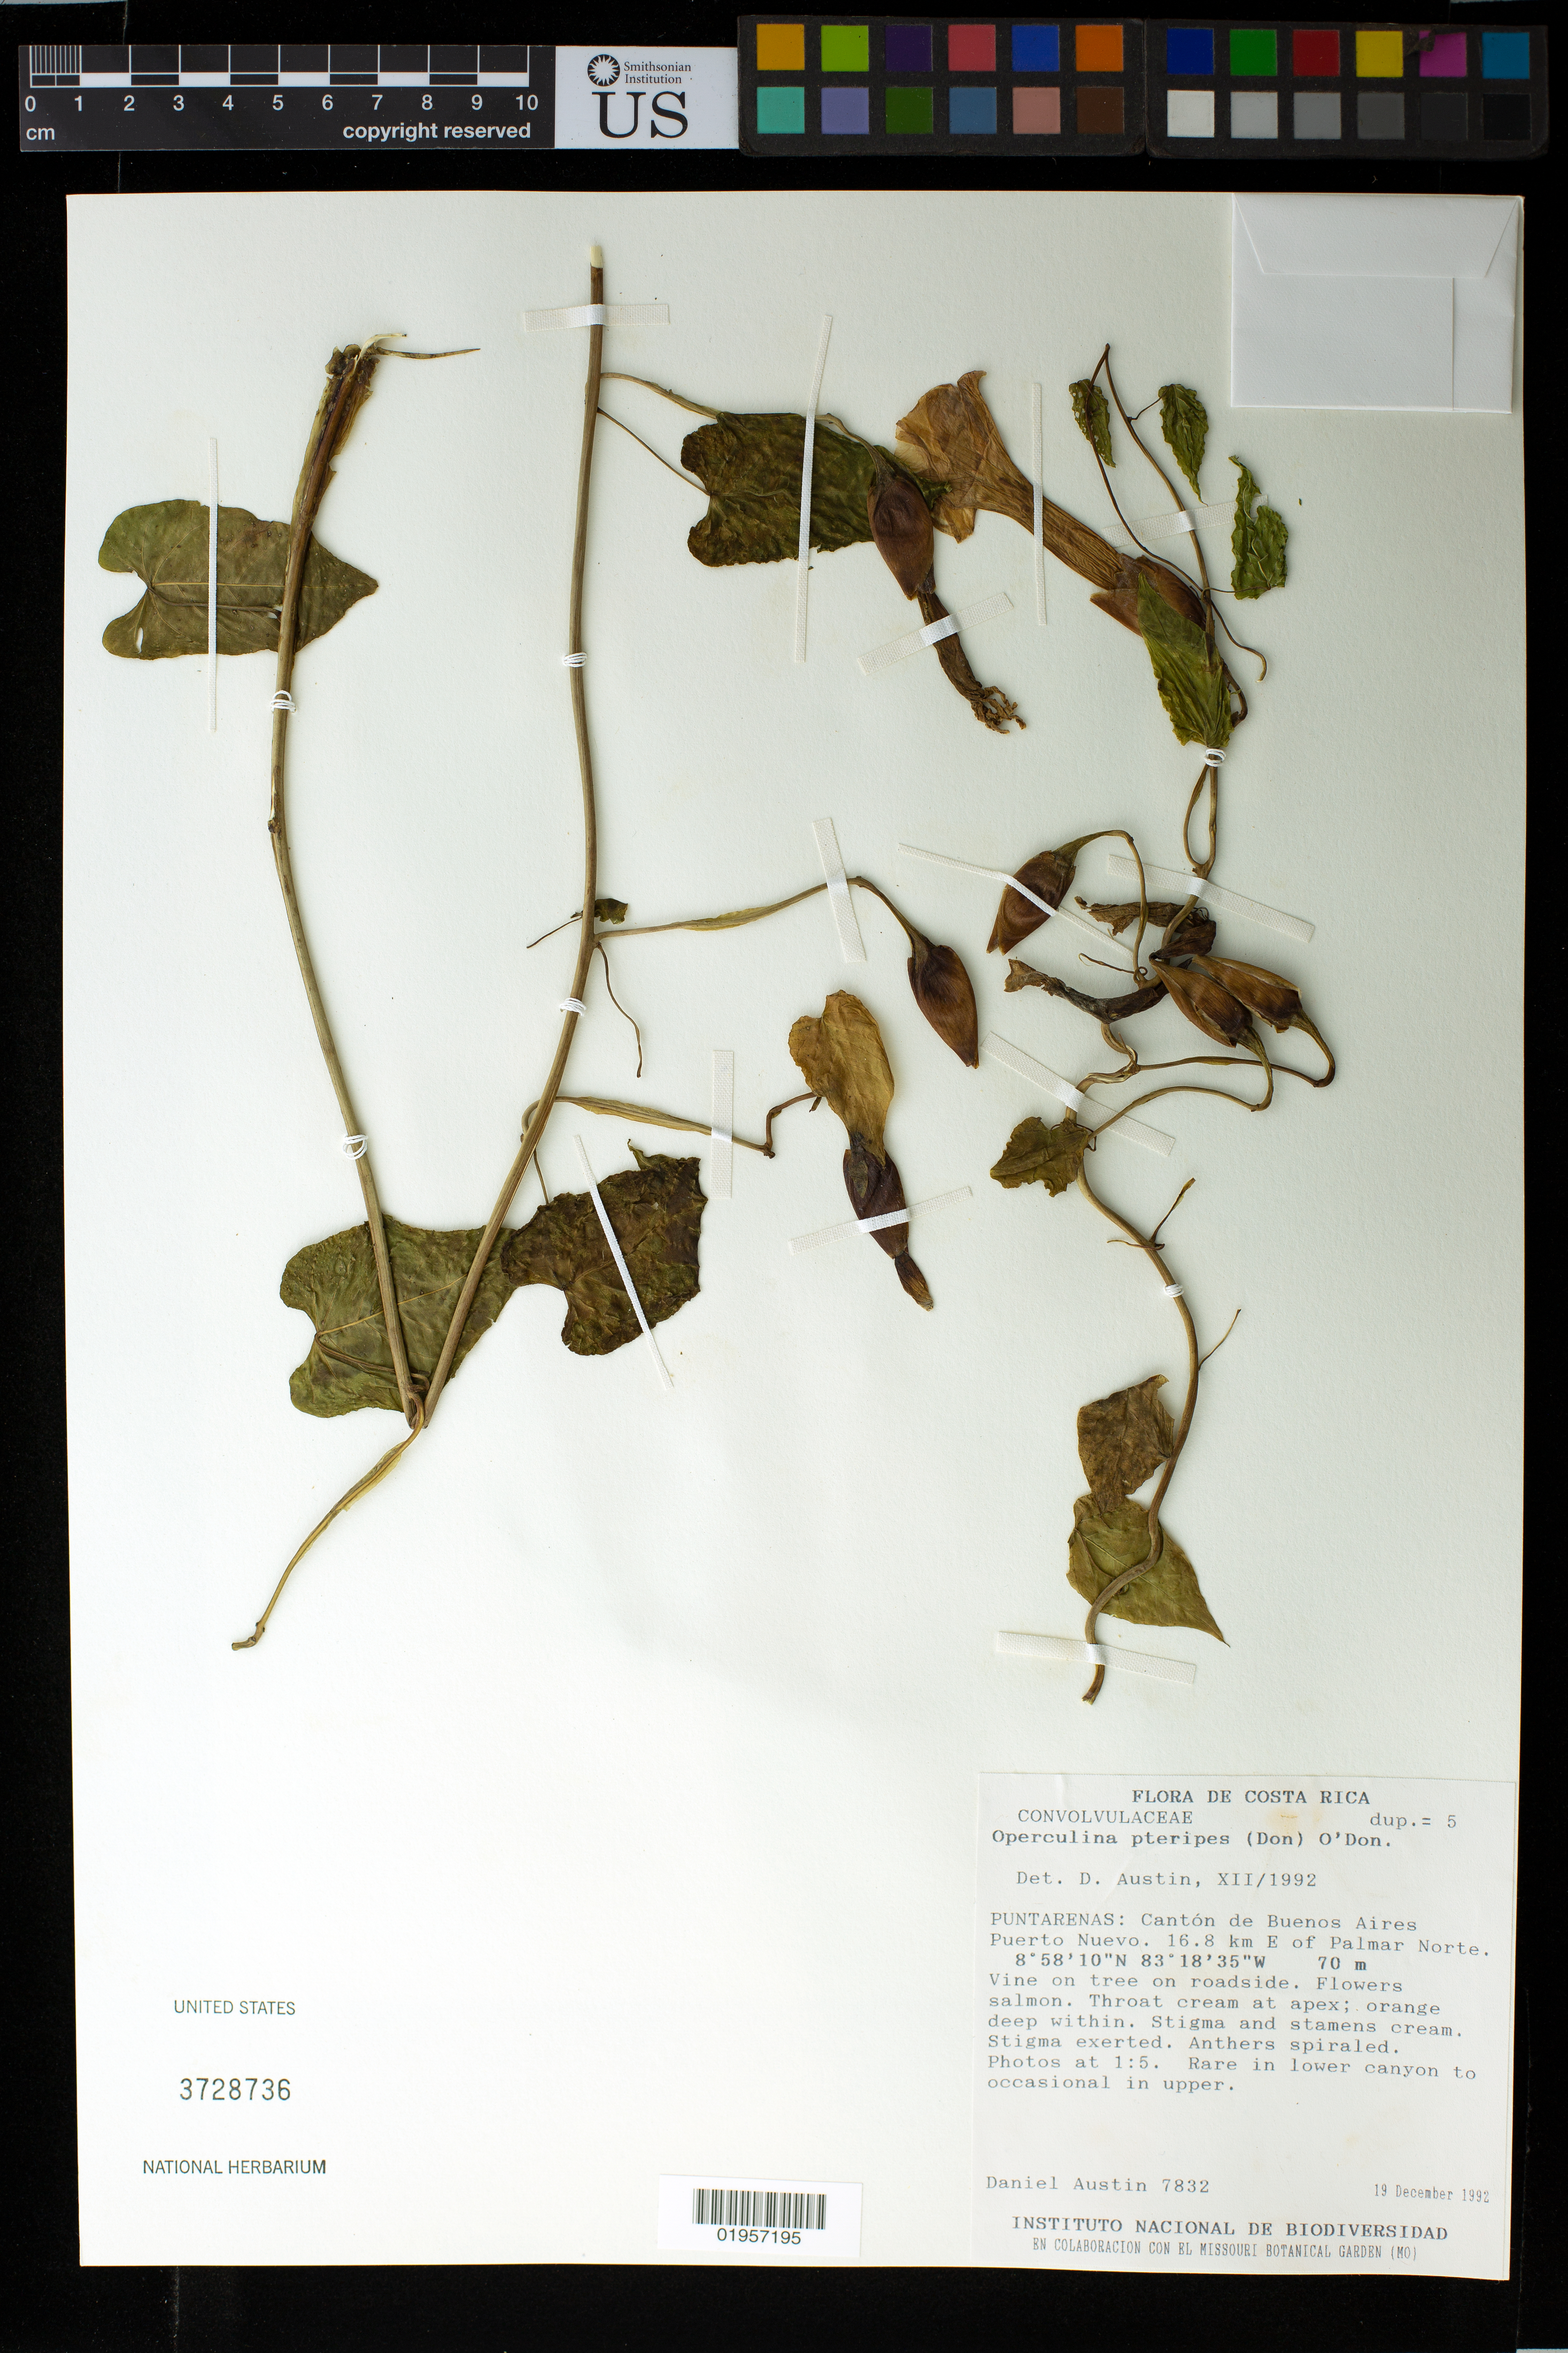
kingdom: Plantae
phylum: Tracheophyta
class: Magnoliopsida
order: Solanales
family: Convolvulaceae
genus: Operculina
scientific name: Operculina pteripes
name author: (G. Don) O'Donell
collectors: D. Austin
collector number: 7832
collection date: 1992-12-19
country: Costa Rica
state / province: Puntarenas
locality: Canton de Buenos Aires, Puerto Nuevo, 16.8 km E of Palmar Norte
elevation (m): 70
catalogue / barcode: US 3728736